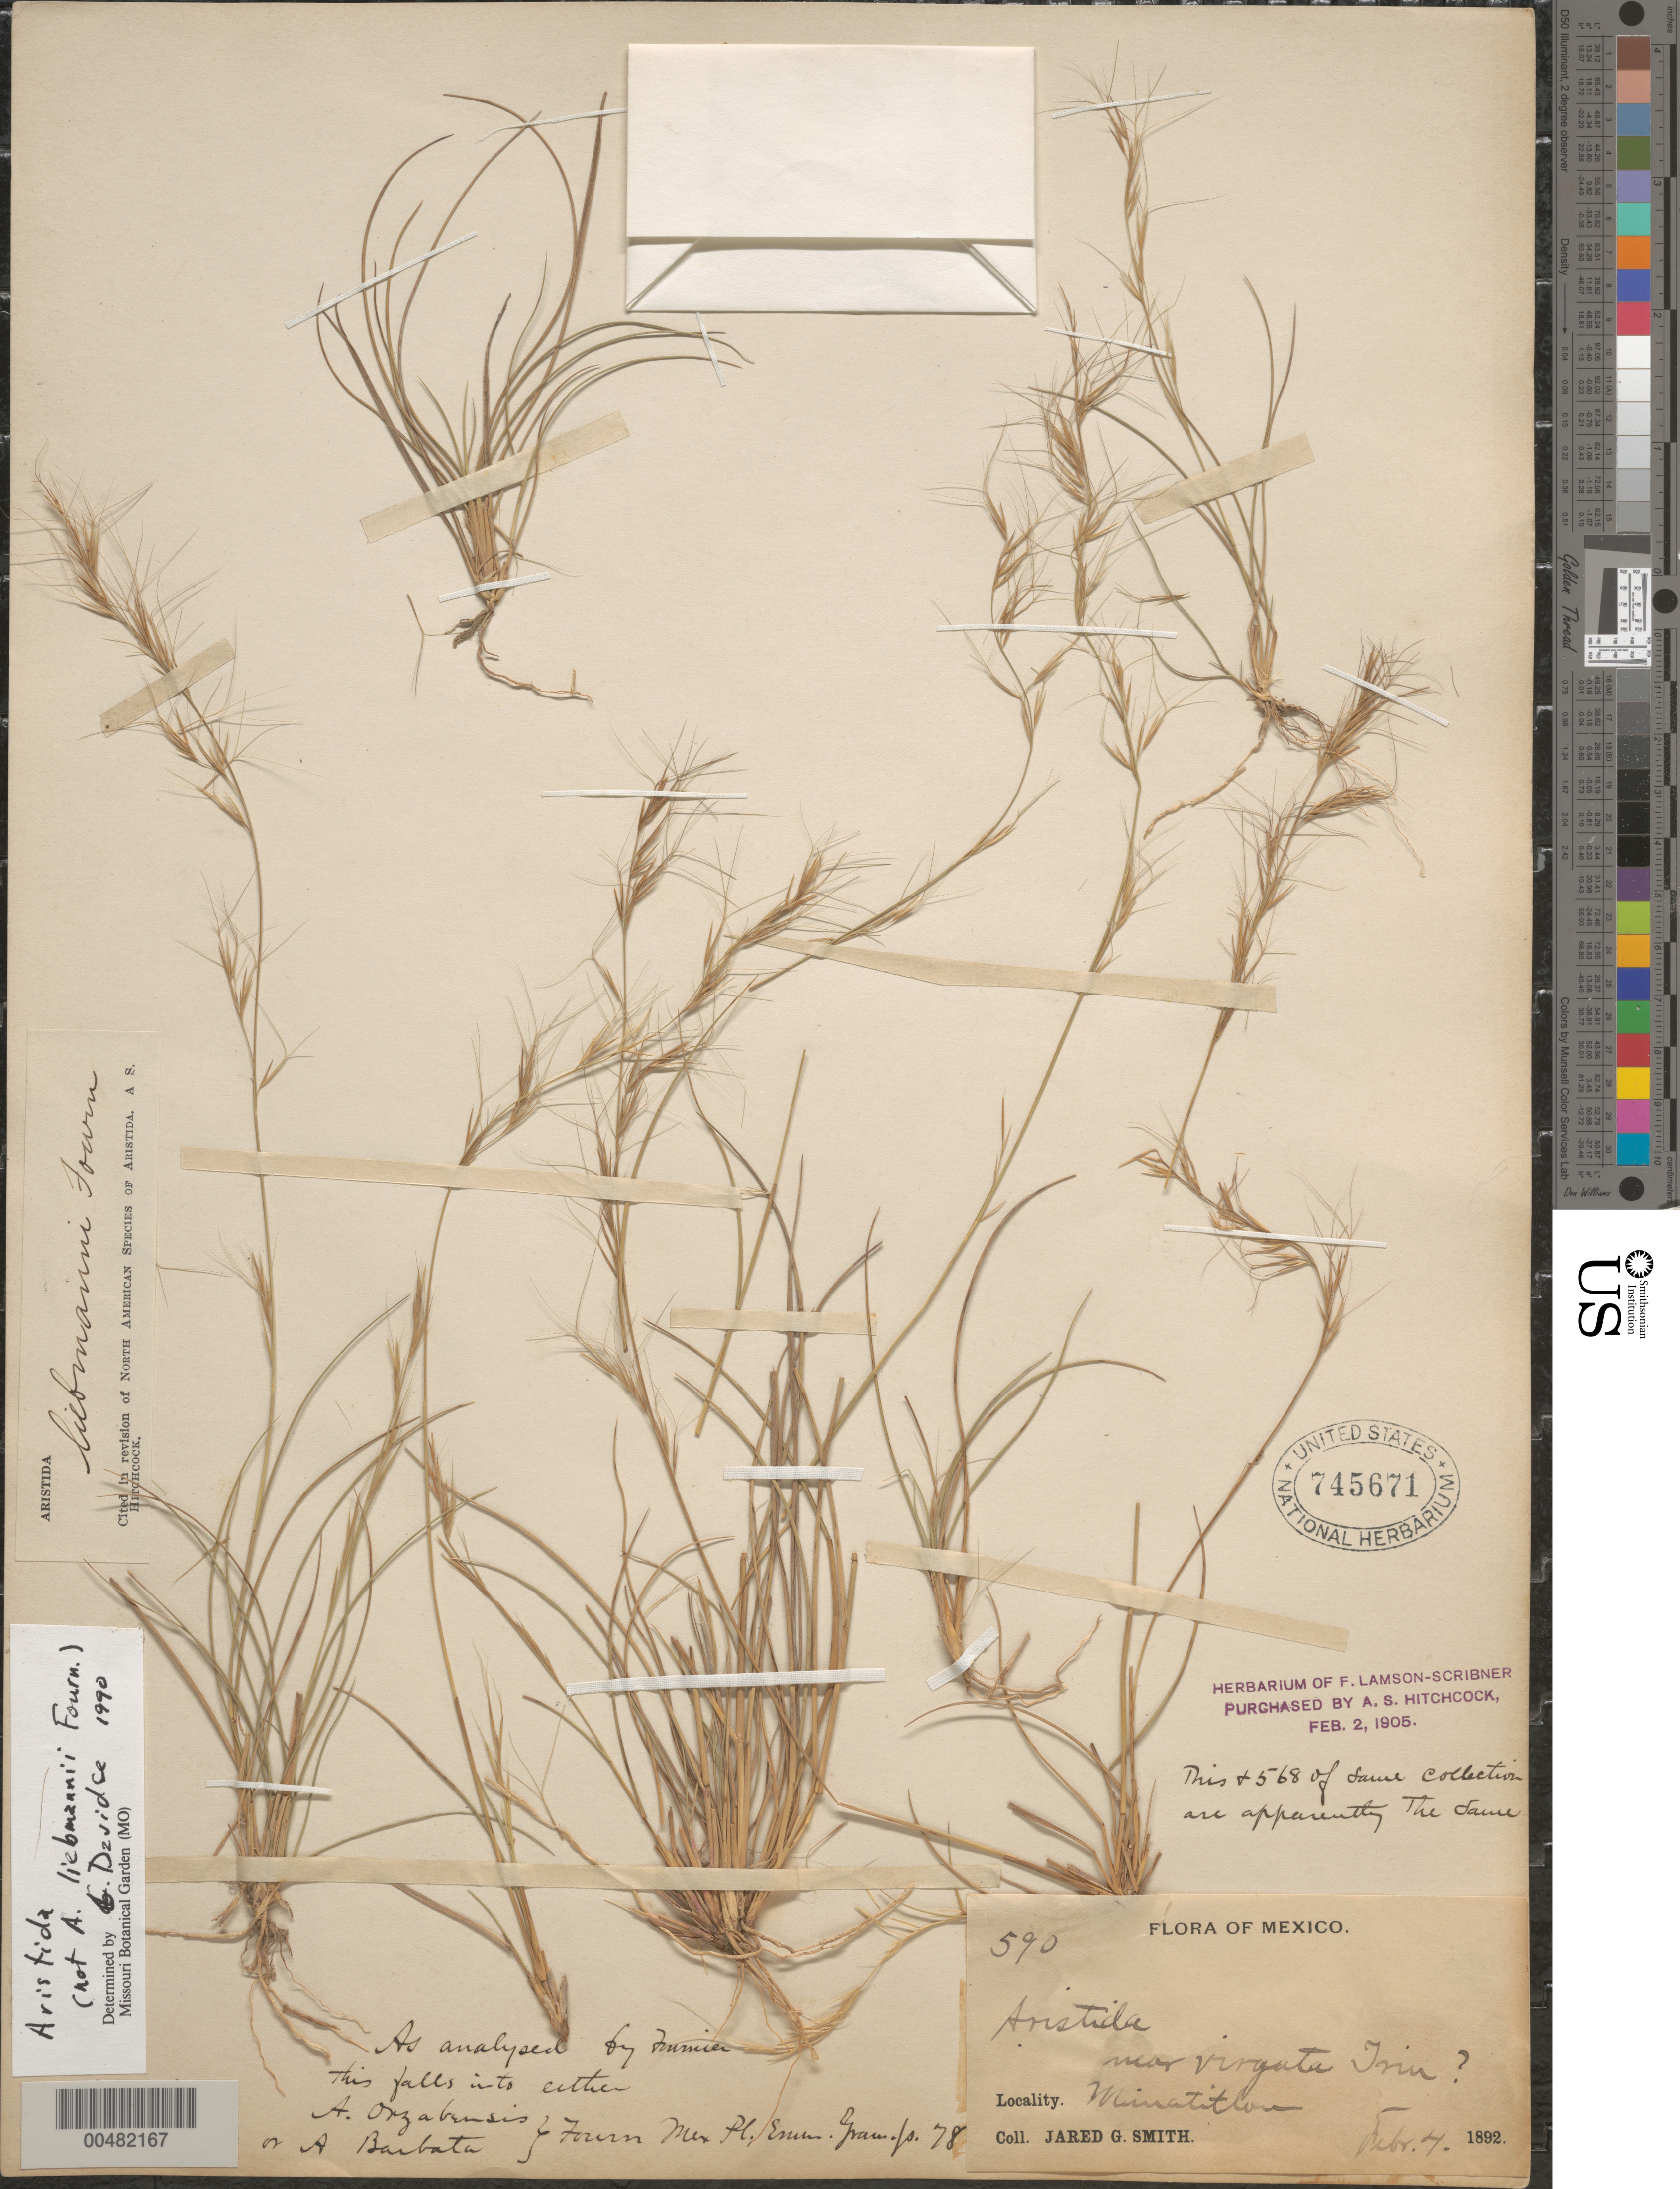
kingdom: Plantae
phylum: Tracheophyta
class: Liliopsida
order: Poales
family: Poaceae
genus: Aristida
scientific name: Aristida sp.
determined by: Davidse, Gerrit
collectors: J. G. Smith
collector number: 590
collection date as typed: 4 Feb 1892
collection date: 1892-02-04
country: Mexico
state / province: Veracruz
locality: Minatitlán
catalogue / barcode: US 745671